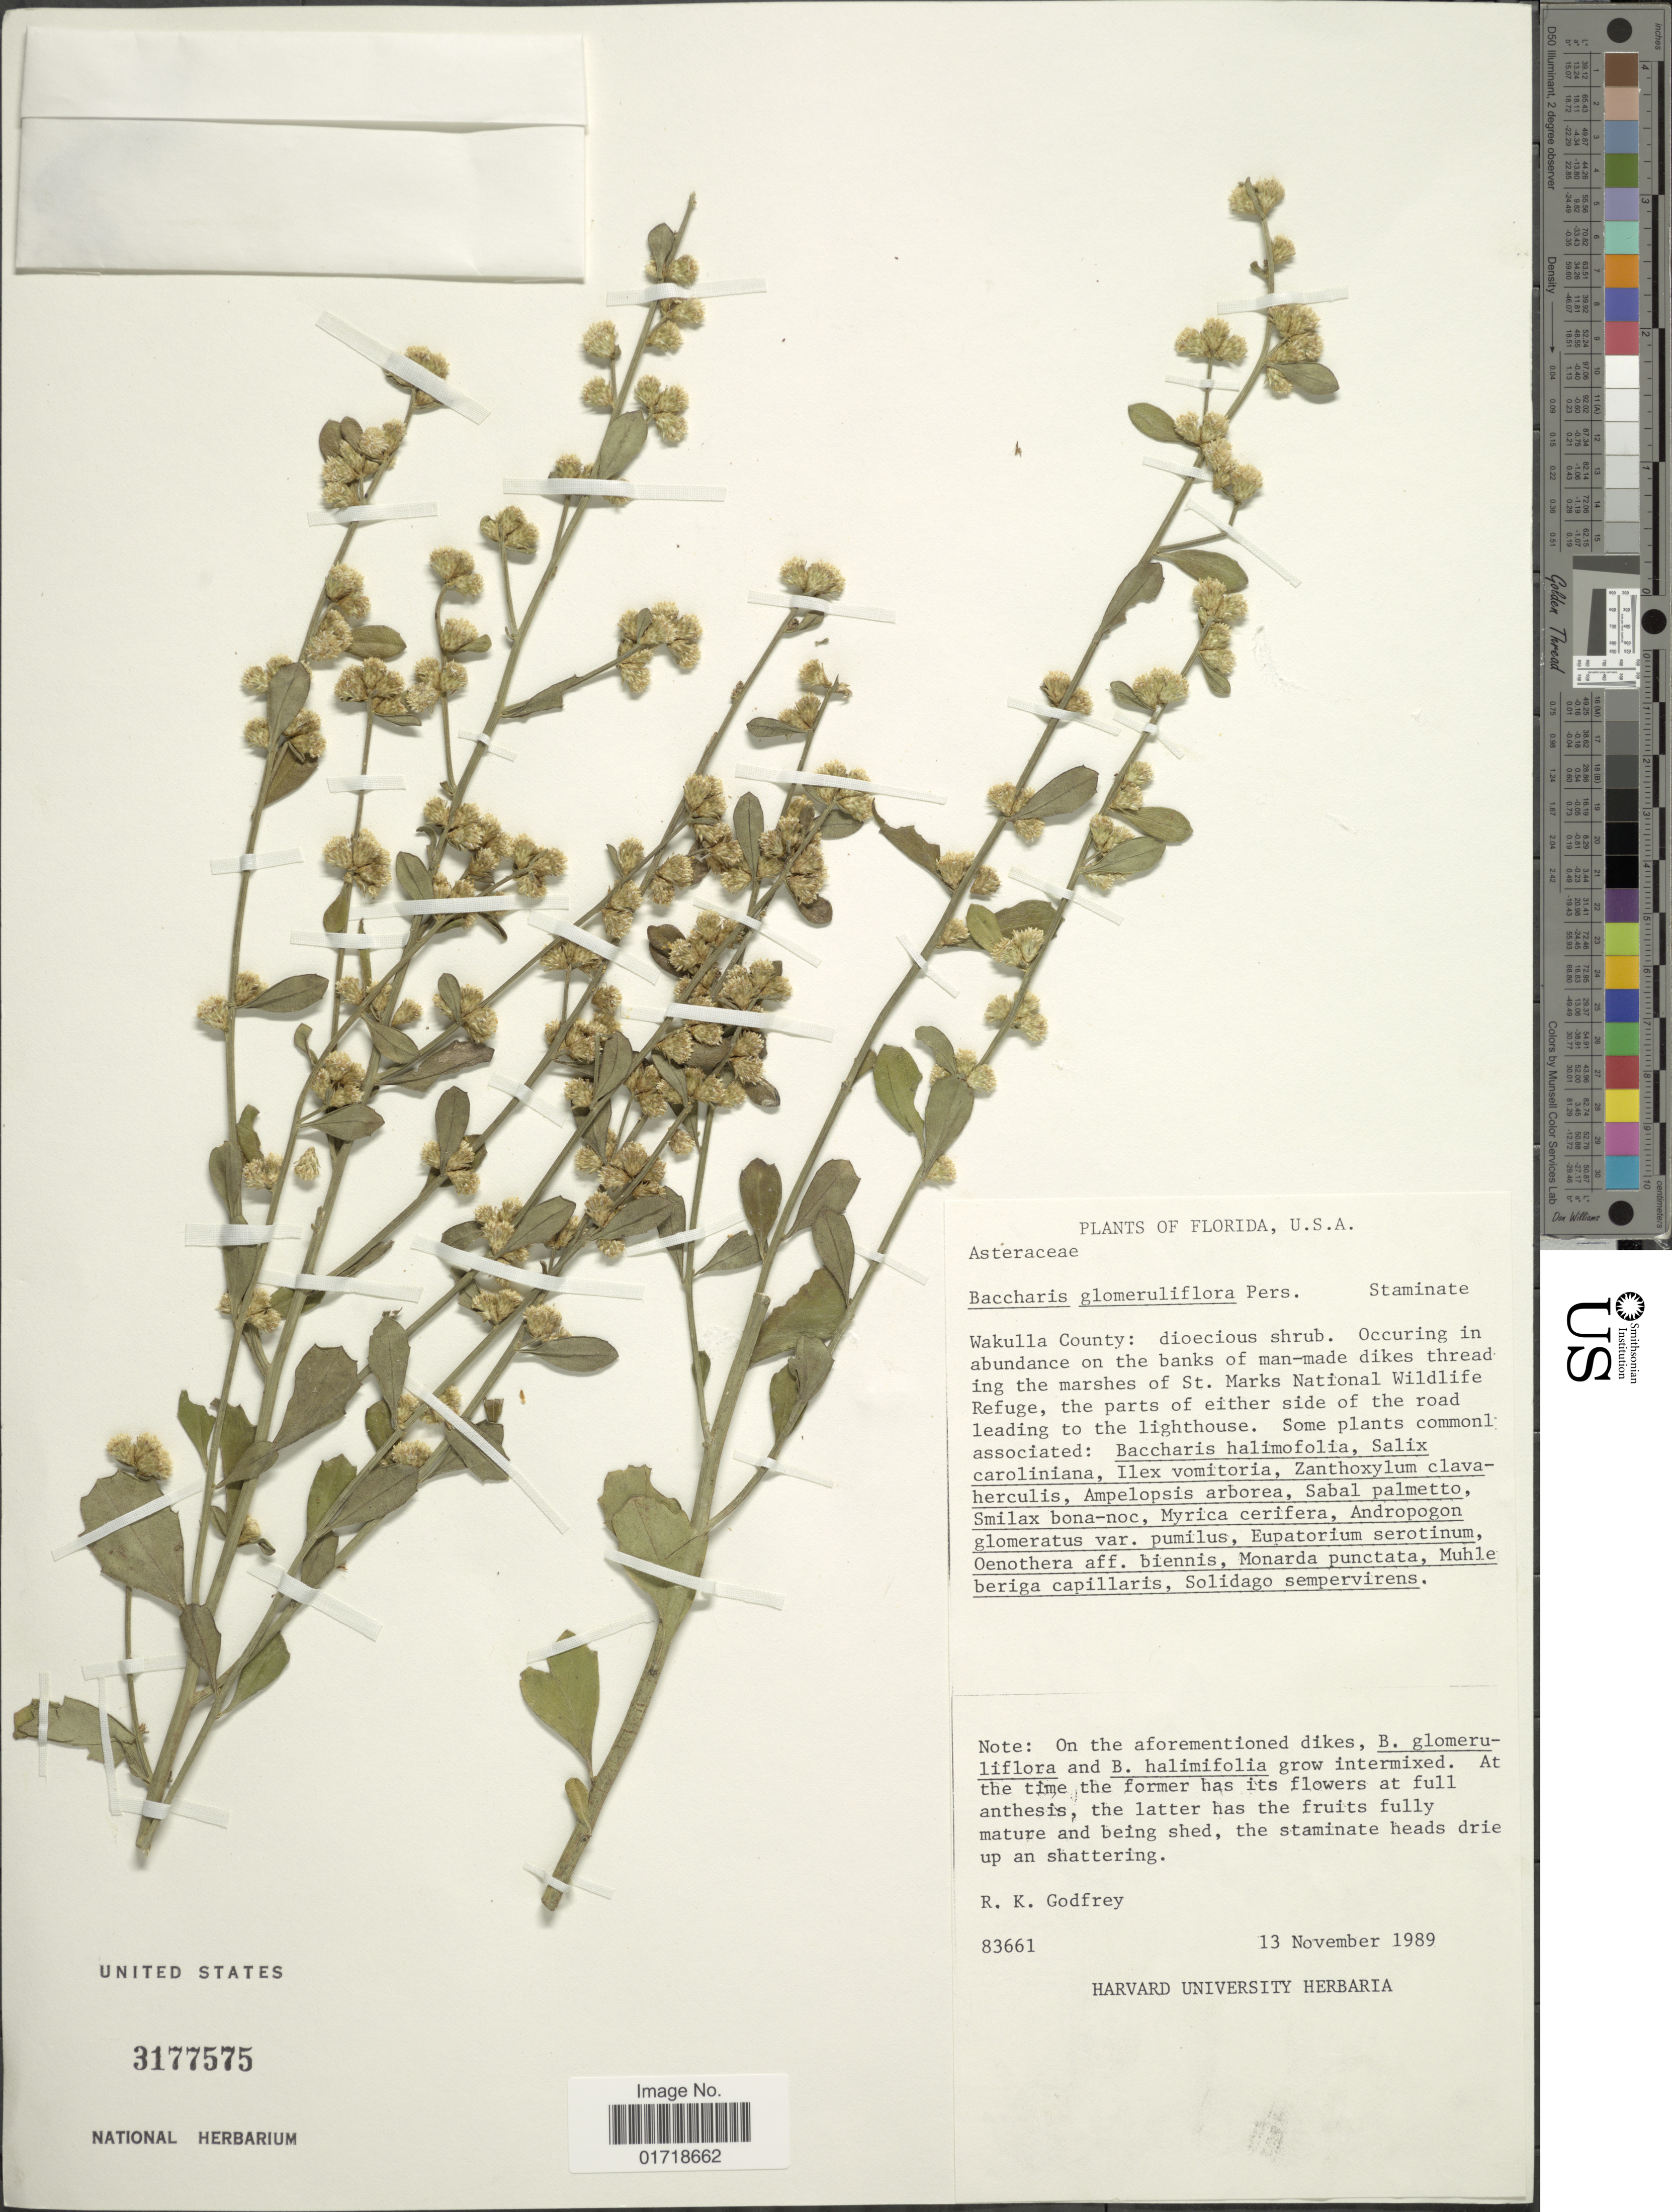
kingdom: Plantae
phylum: Tracheophyta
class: Magnoliopsida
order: Asterales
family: Asteraceae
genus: Baccharis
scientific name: Baccharis glomeruliflora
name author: Pers.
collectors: R. K. Godfrey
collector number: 83661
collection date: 1989-11-13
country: United States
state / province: Florida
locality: Wakulla couny, Occuring in abundance on the banks of man - made dikes threading the Marhes of St. Marks National Wildlife refuge, the parts of either side of the road leading to the lighthouse.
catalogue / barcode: US 3177575